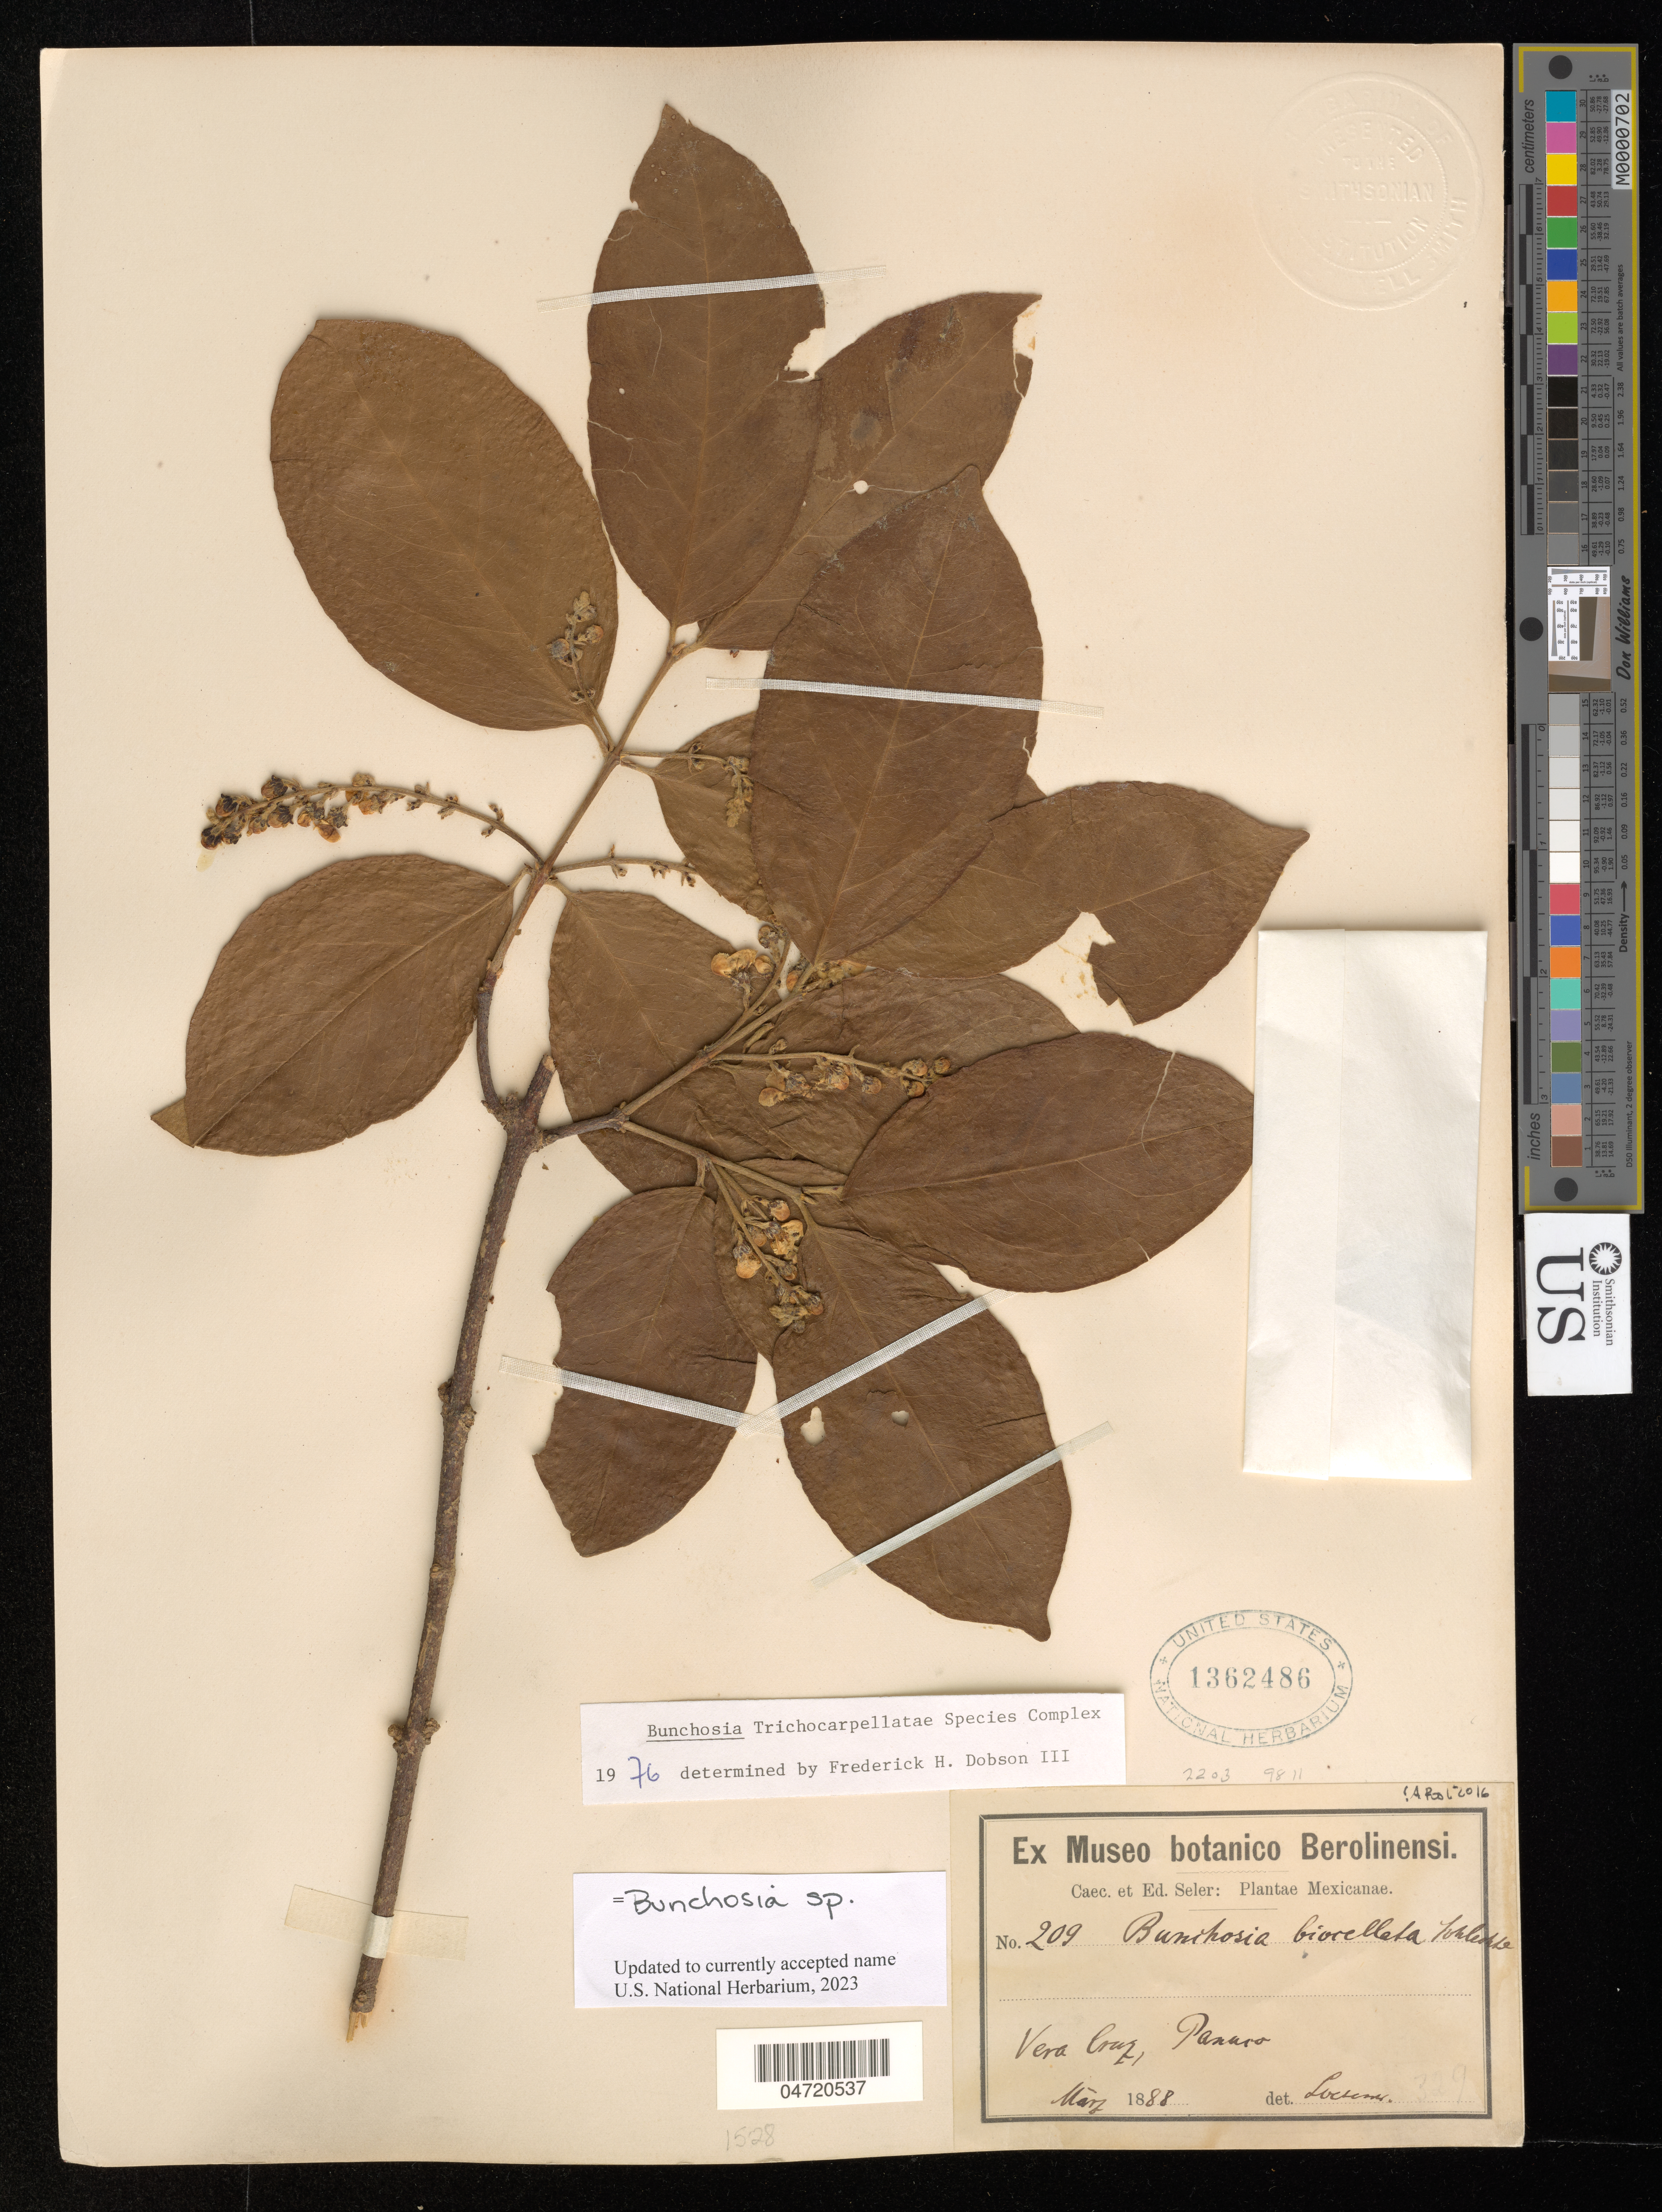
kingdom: Plantae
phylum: Tracheophyta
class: Magnoliopsida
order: Malpighiales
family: Malpighiaceae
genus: Bunchosia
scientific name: Bunchosia sp.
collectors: ex Caec. et Ed Seler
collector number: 209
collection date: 1888-03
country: Mexico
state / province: Veracruz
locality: Vera Cruz, Panuco.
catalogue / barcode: US 1362486